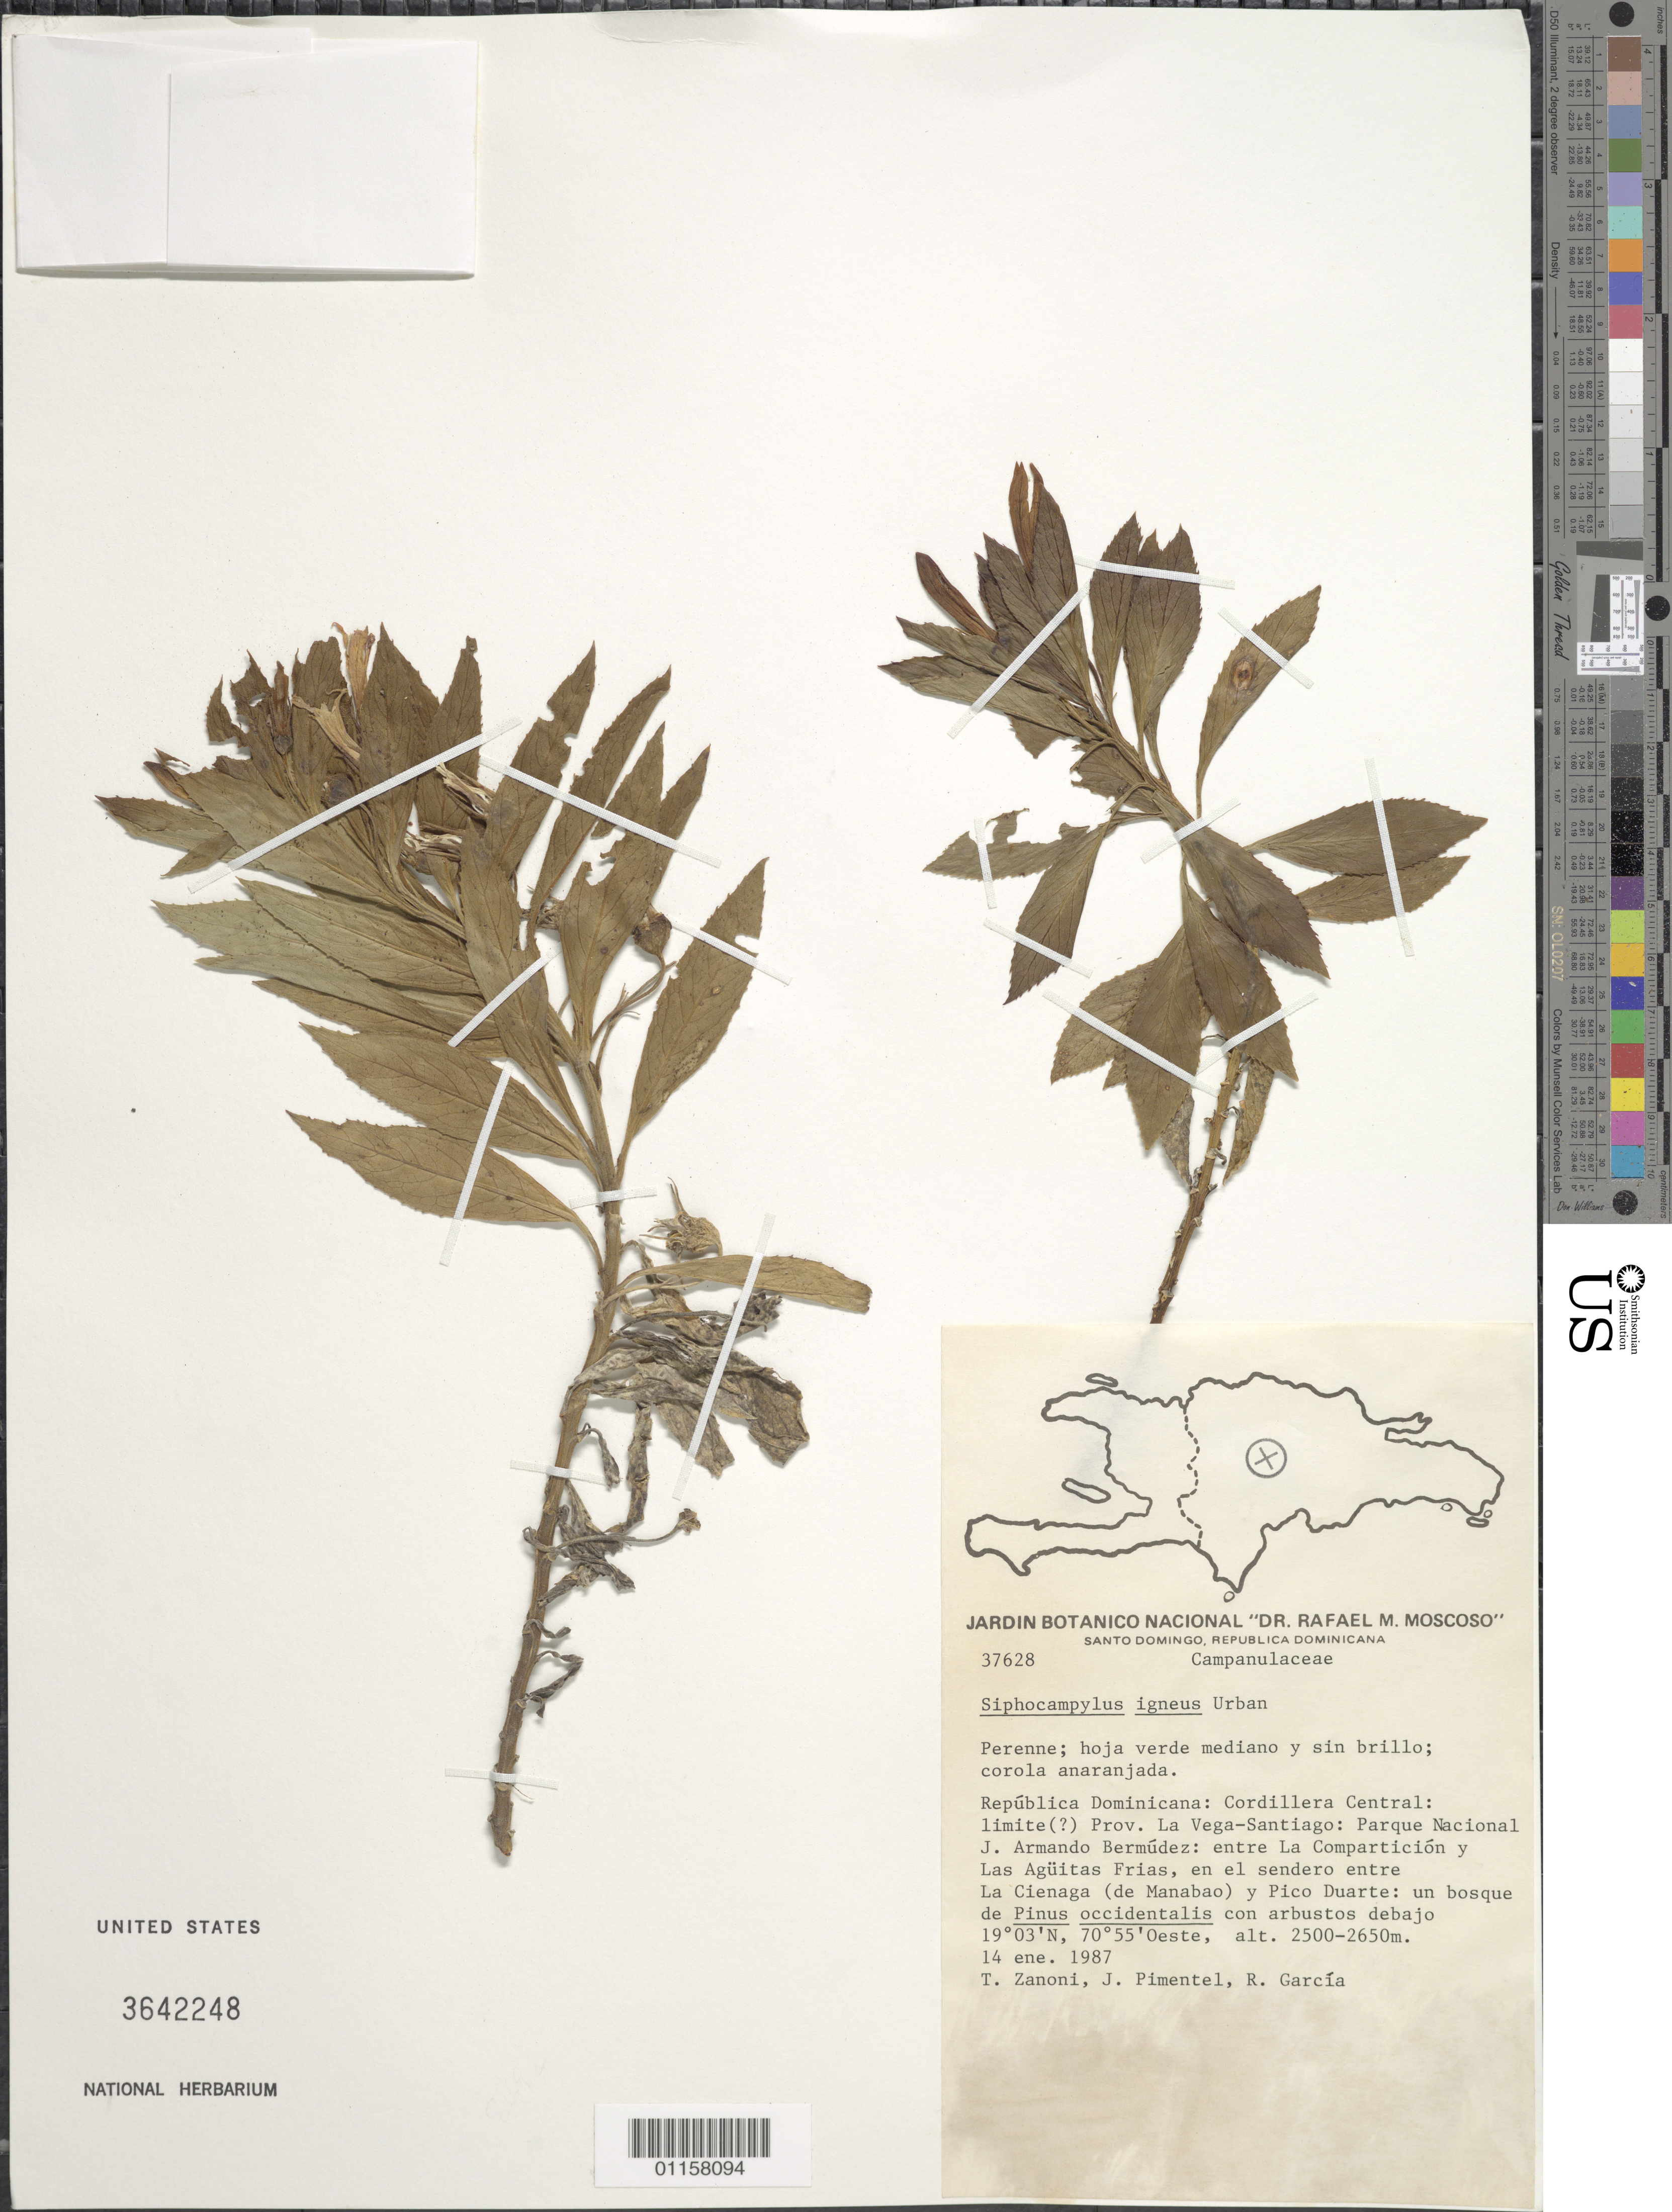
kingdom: Plantae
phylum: Tracheophyta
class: Magnoliopsida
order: Asterales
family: Campanulaceae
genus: Siphocampylus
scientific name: Siphocampylus igneus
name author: Urb.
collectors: T. A. Zanoni, J. Pimentel & R. García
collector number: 37628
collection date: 1987-01-14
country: Dominican Republic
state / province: La Vega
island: Hispaniola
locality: Cordillera Central: limite (?) Prov. La Vega-Santiago; Parque Nacional J. Armando Bermúdez; entre La Compartición y Las Agüitas Frias, en el sendero entre La Cienaga (de Manabao) y Pico Duarte.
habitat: Bosque de Pinus occidentalis con arbustos debajo.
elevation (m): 2500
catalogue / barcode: US 3642248